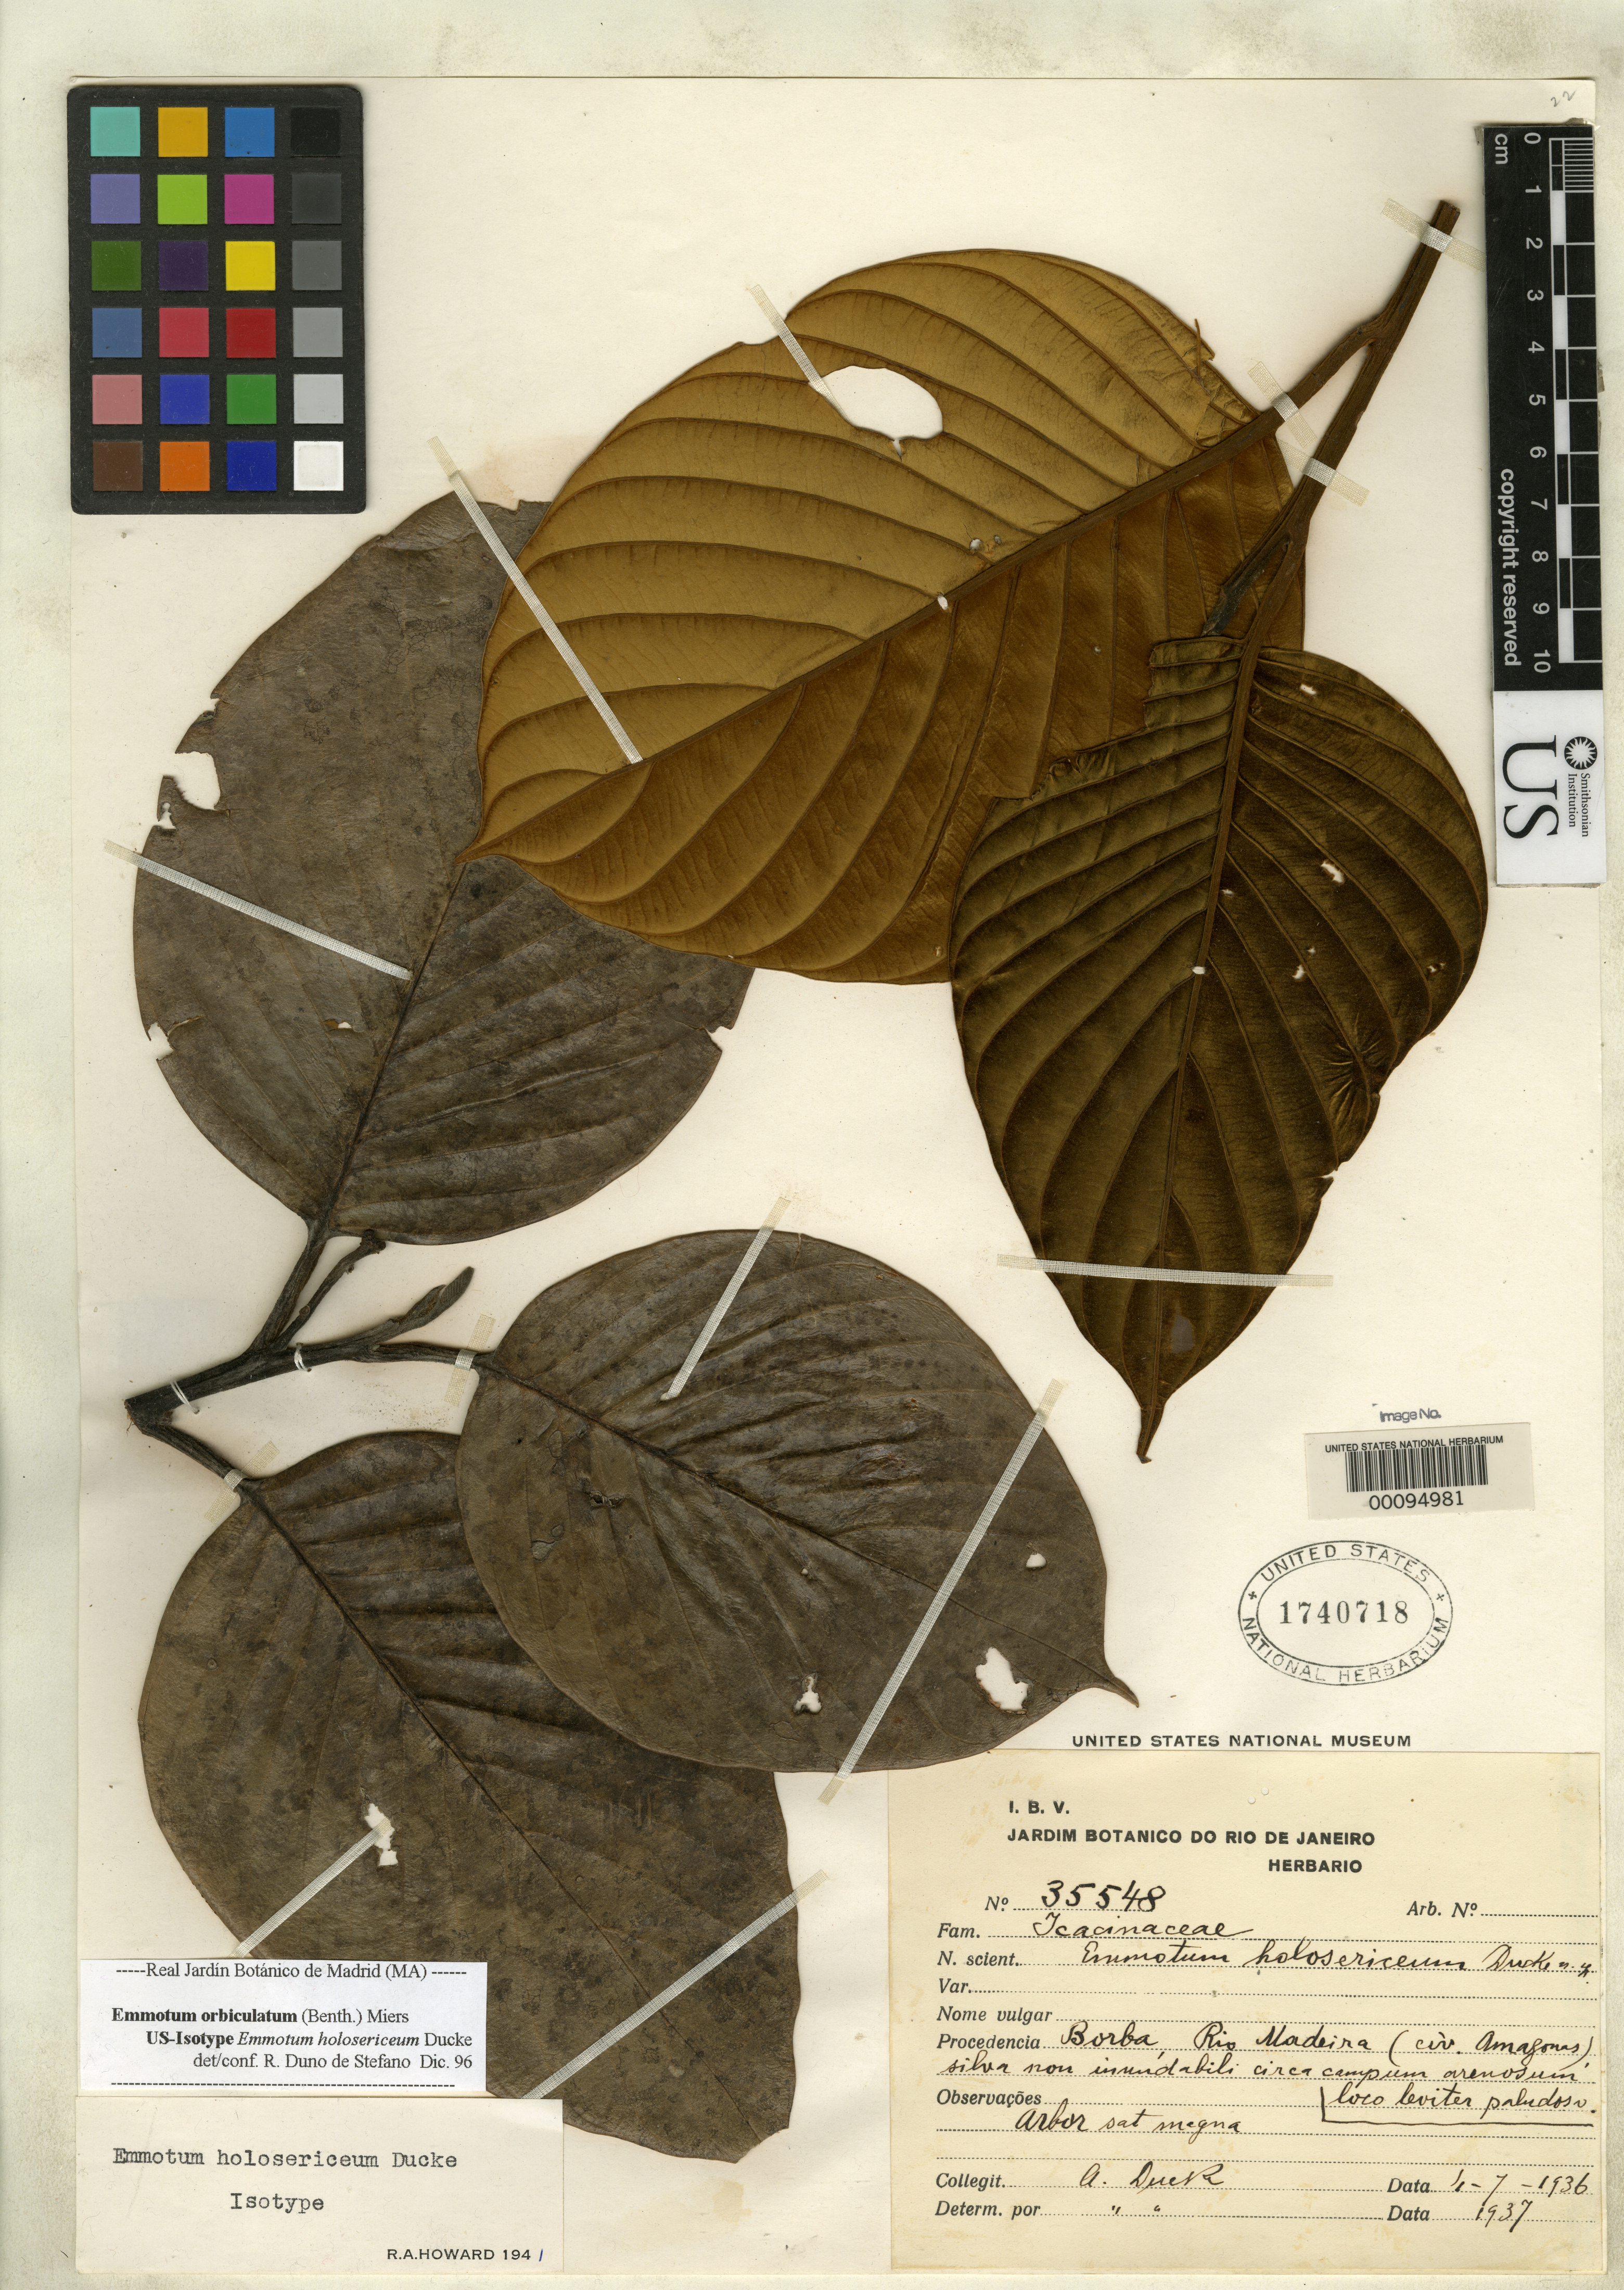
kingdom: Plantae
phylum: Tracheophyta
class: Magnoliopsida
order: Metteniusales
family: Metteniusaceae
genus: Emmotum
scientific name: Emmotum holosericeum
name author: Ducke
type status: Isotype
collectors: A. Ducke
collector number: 35548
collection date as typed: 1936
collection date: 1936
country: Brazil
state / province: Amazonas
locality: Borba, Rio Madeira.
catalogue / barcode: US 1740718